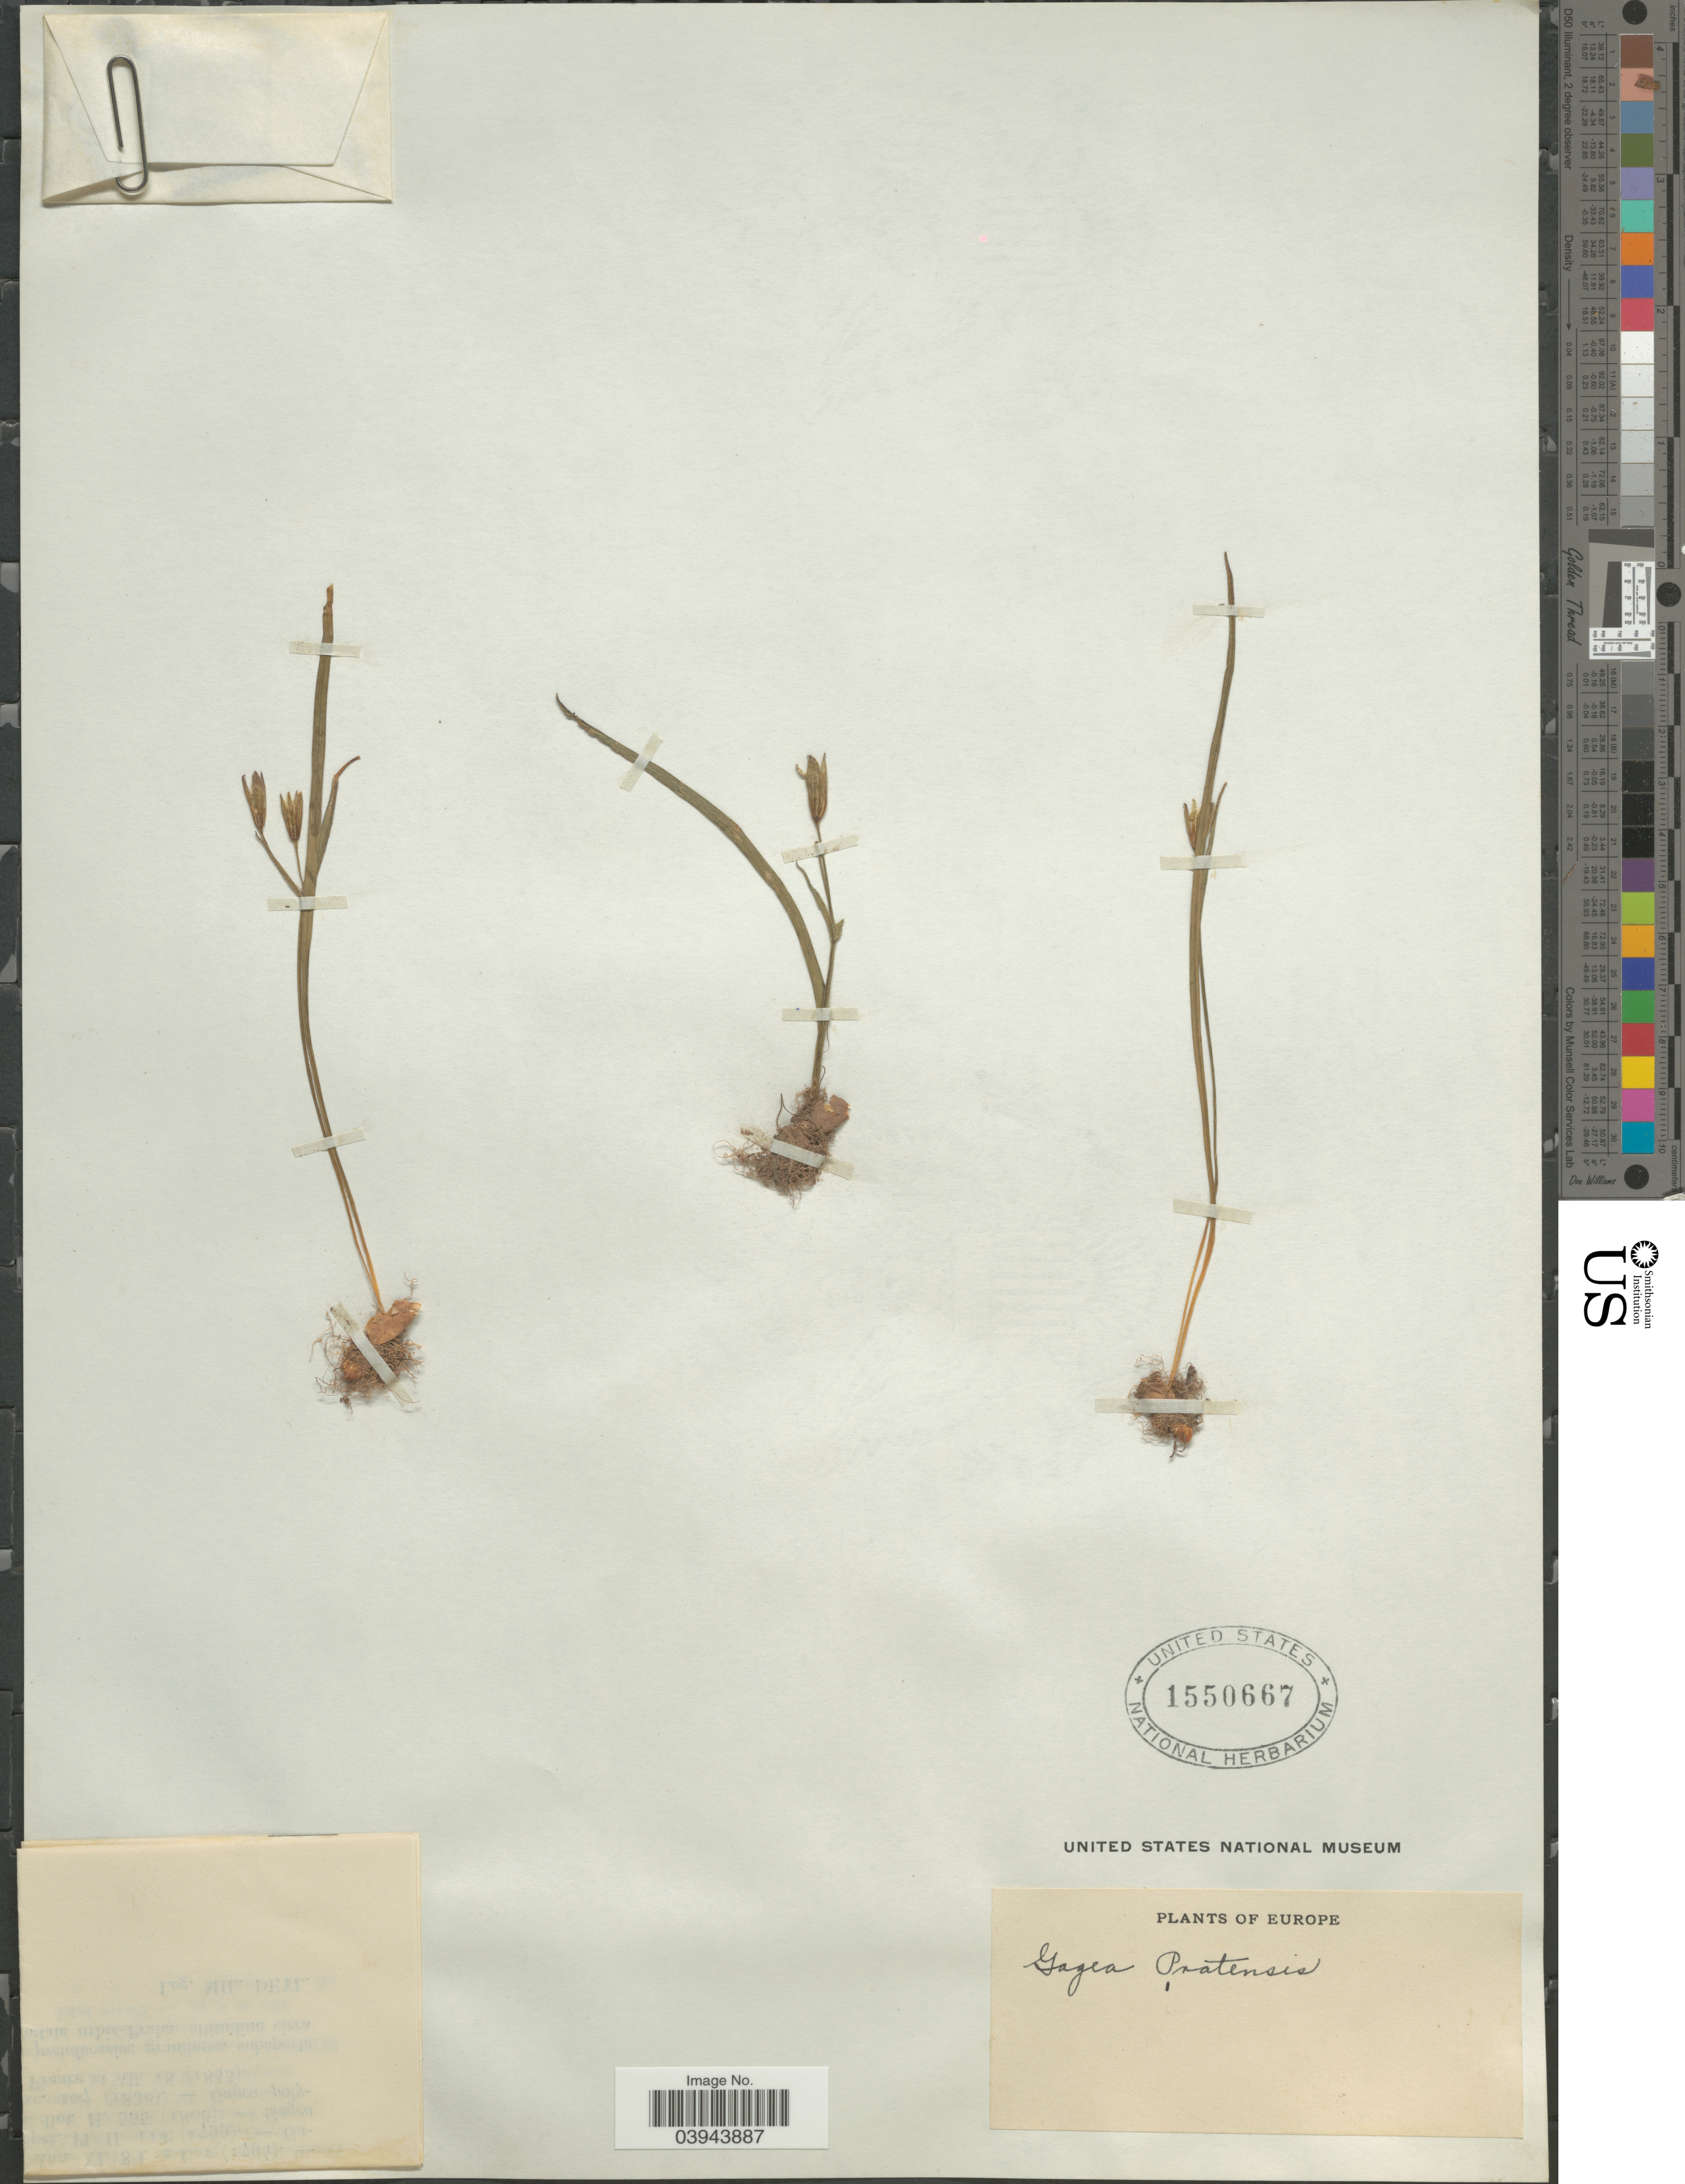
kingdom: Plantae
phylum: Tracheophyta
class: Liliopsida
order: Liliales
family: Liliaceae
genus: Gagea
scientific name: Gagea pratensis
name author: (Pers.) Dumort.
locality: Europe. [illegible text].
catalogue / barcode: US 1550667